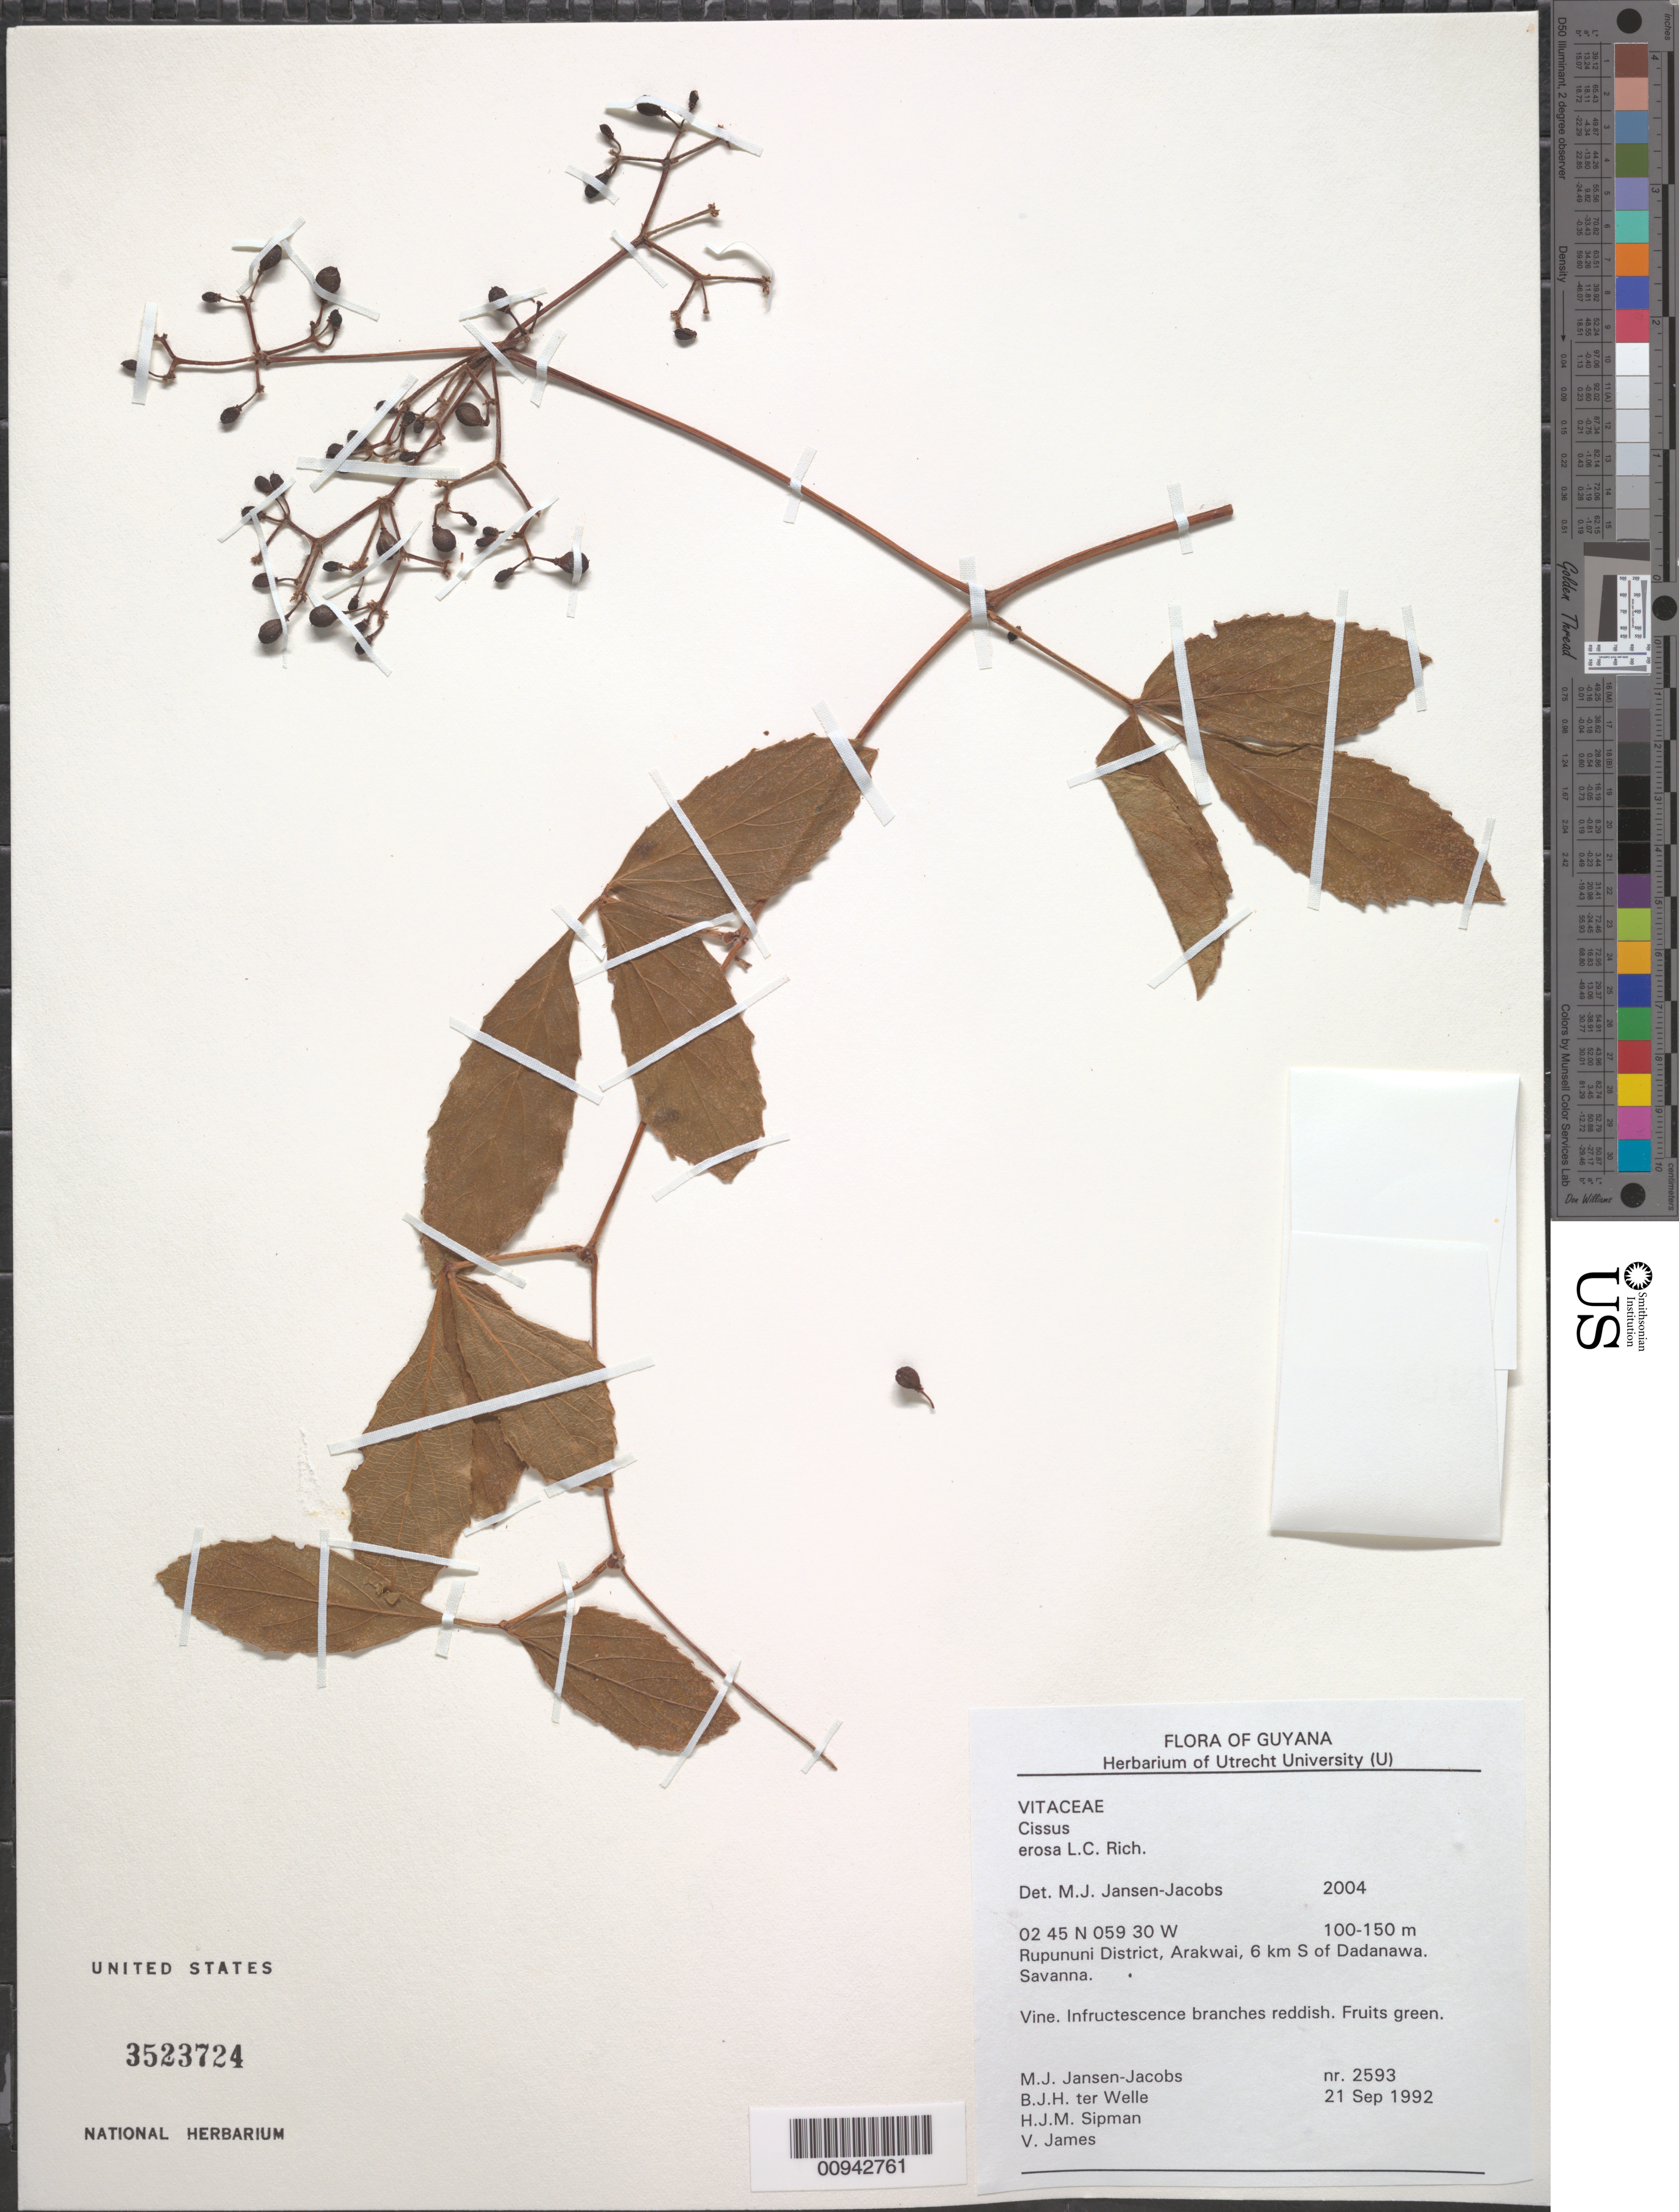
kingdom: Plantae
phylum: Tracheophyta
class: Magnoliopsida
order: Vitales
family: Vitaceae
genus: Cissus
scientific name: Cissus erosa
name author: Rich.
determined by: Jansen-Jacobs, M. J., (U), Nationaal Herbarium Nederland, Utrecht University branch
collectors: M. J. Jansen-Jacobs, B. Welle, H. J. M. Sipman & V. James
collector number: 2593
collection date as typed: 21-Sep-92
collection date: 1992-09-21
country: Guyana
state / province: U. Takutu-U. Essequibo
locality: Arakwai, 6 km S of Dadanawa, Rupununi District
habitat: Savanna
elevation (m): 100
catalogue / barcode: US 3523724